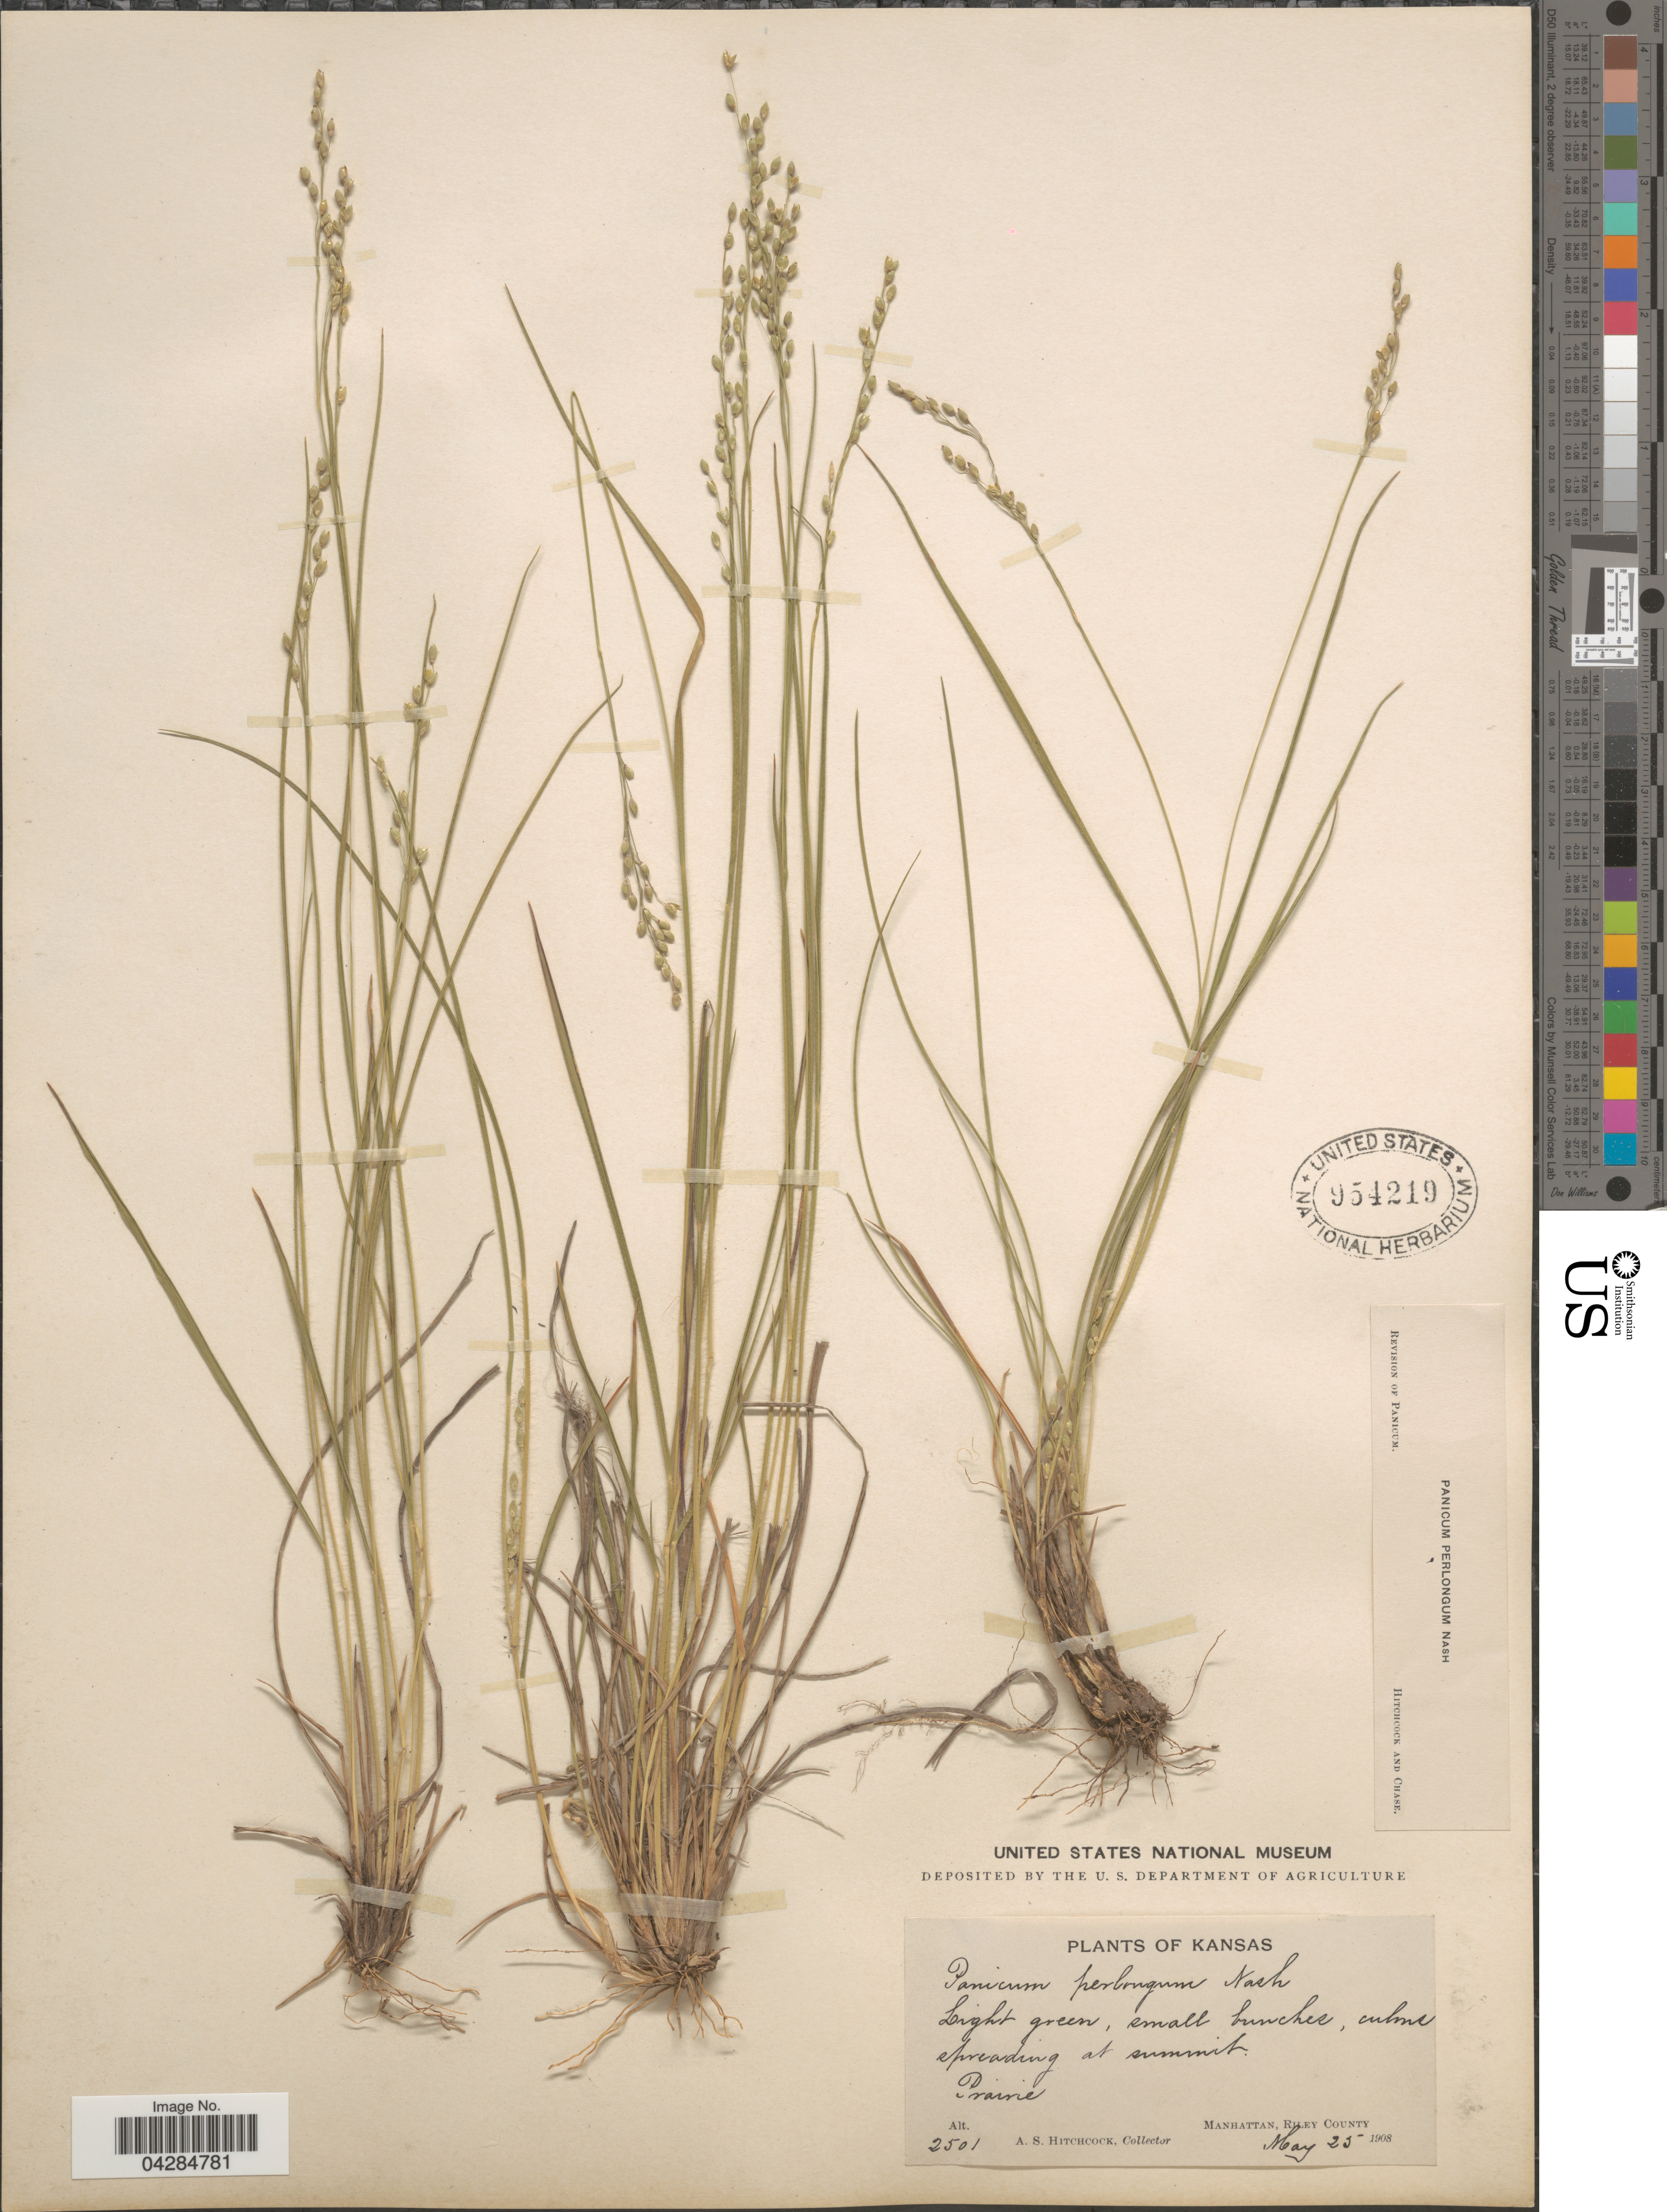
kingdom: Plantae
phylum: Tracheophyta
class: Liliopsida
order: Poales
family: Poaceae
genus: Dichanthelium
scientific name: Dichanthelium perlongum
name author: (Nash) Freckmann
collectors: A. S. Hitchcock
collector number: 2501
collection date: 1908-05-25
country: United States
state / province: Kansas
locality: Manhattan, Riley County.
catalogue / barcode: US 954219